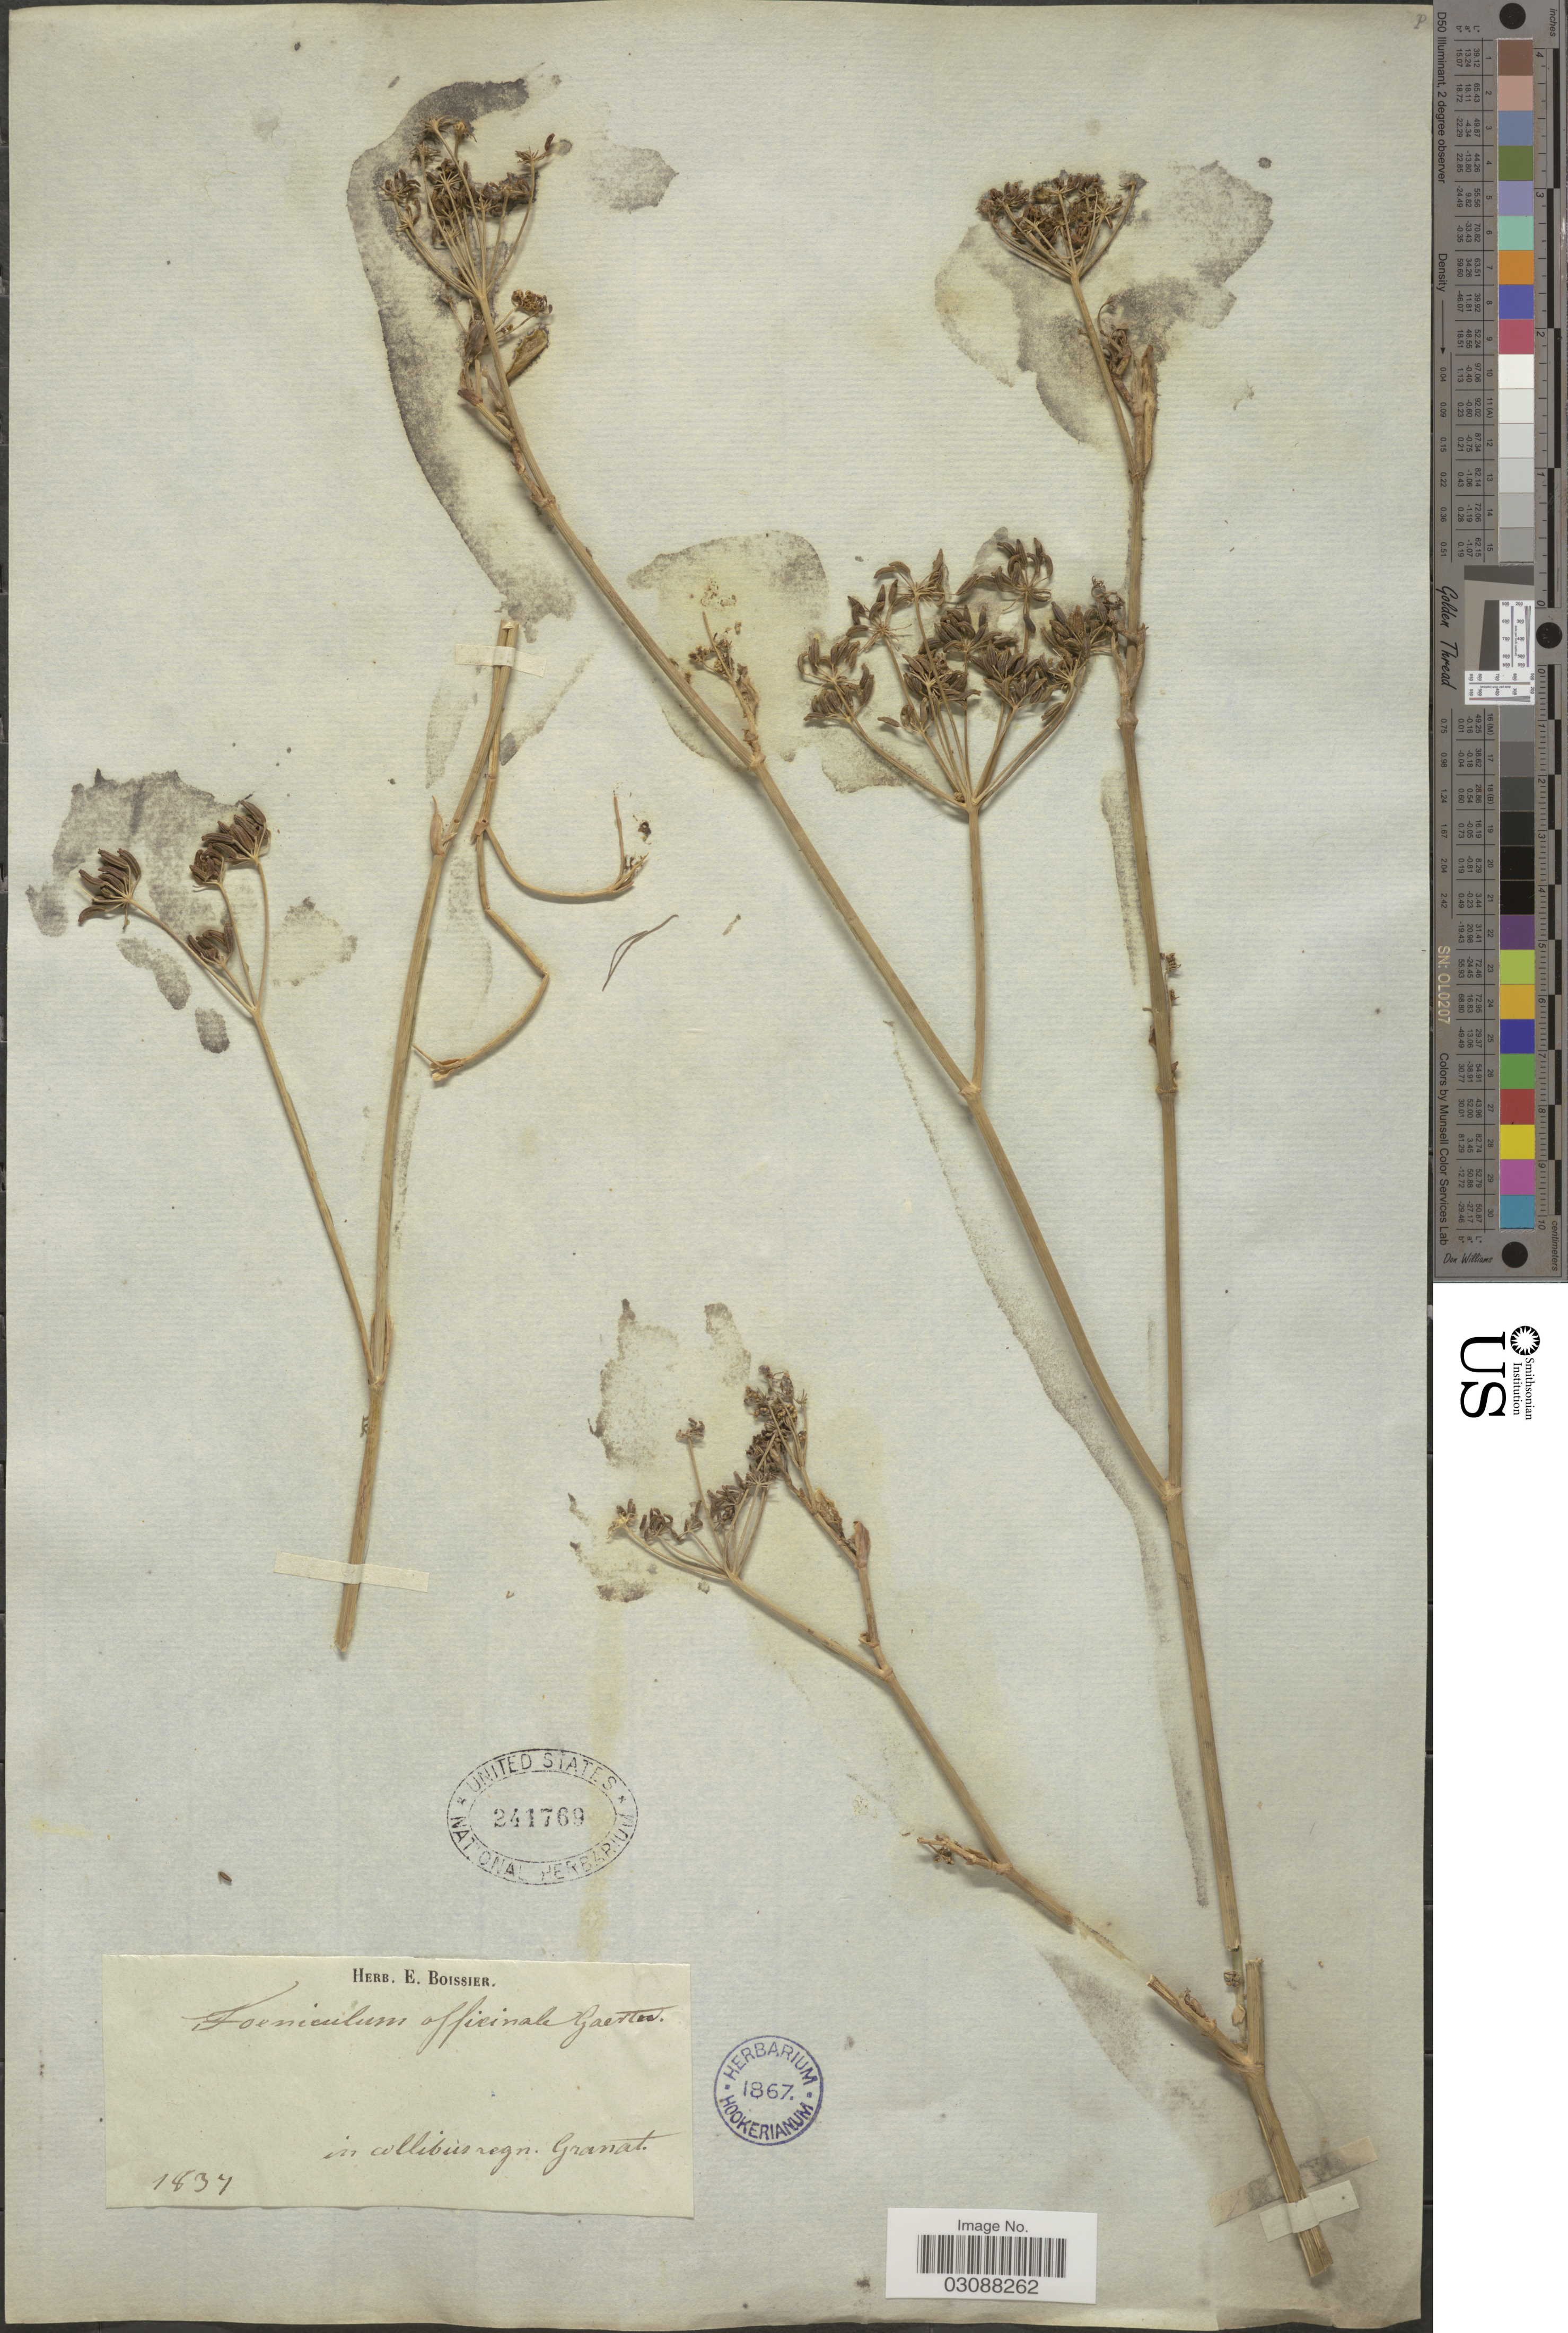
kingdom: Plantae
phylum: Tracheophyta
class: Magnoliopsida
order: Apiales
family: Apiaceae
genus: Foeniculum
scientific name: Foeniculum vulgare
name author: Mill.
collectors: ex herb. E. Boissier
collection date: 1837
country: Spain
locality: In collibus regn. Granat.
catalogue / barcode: US 241769